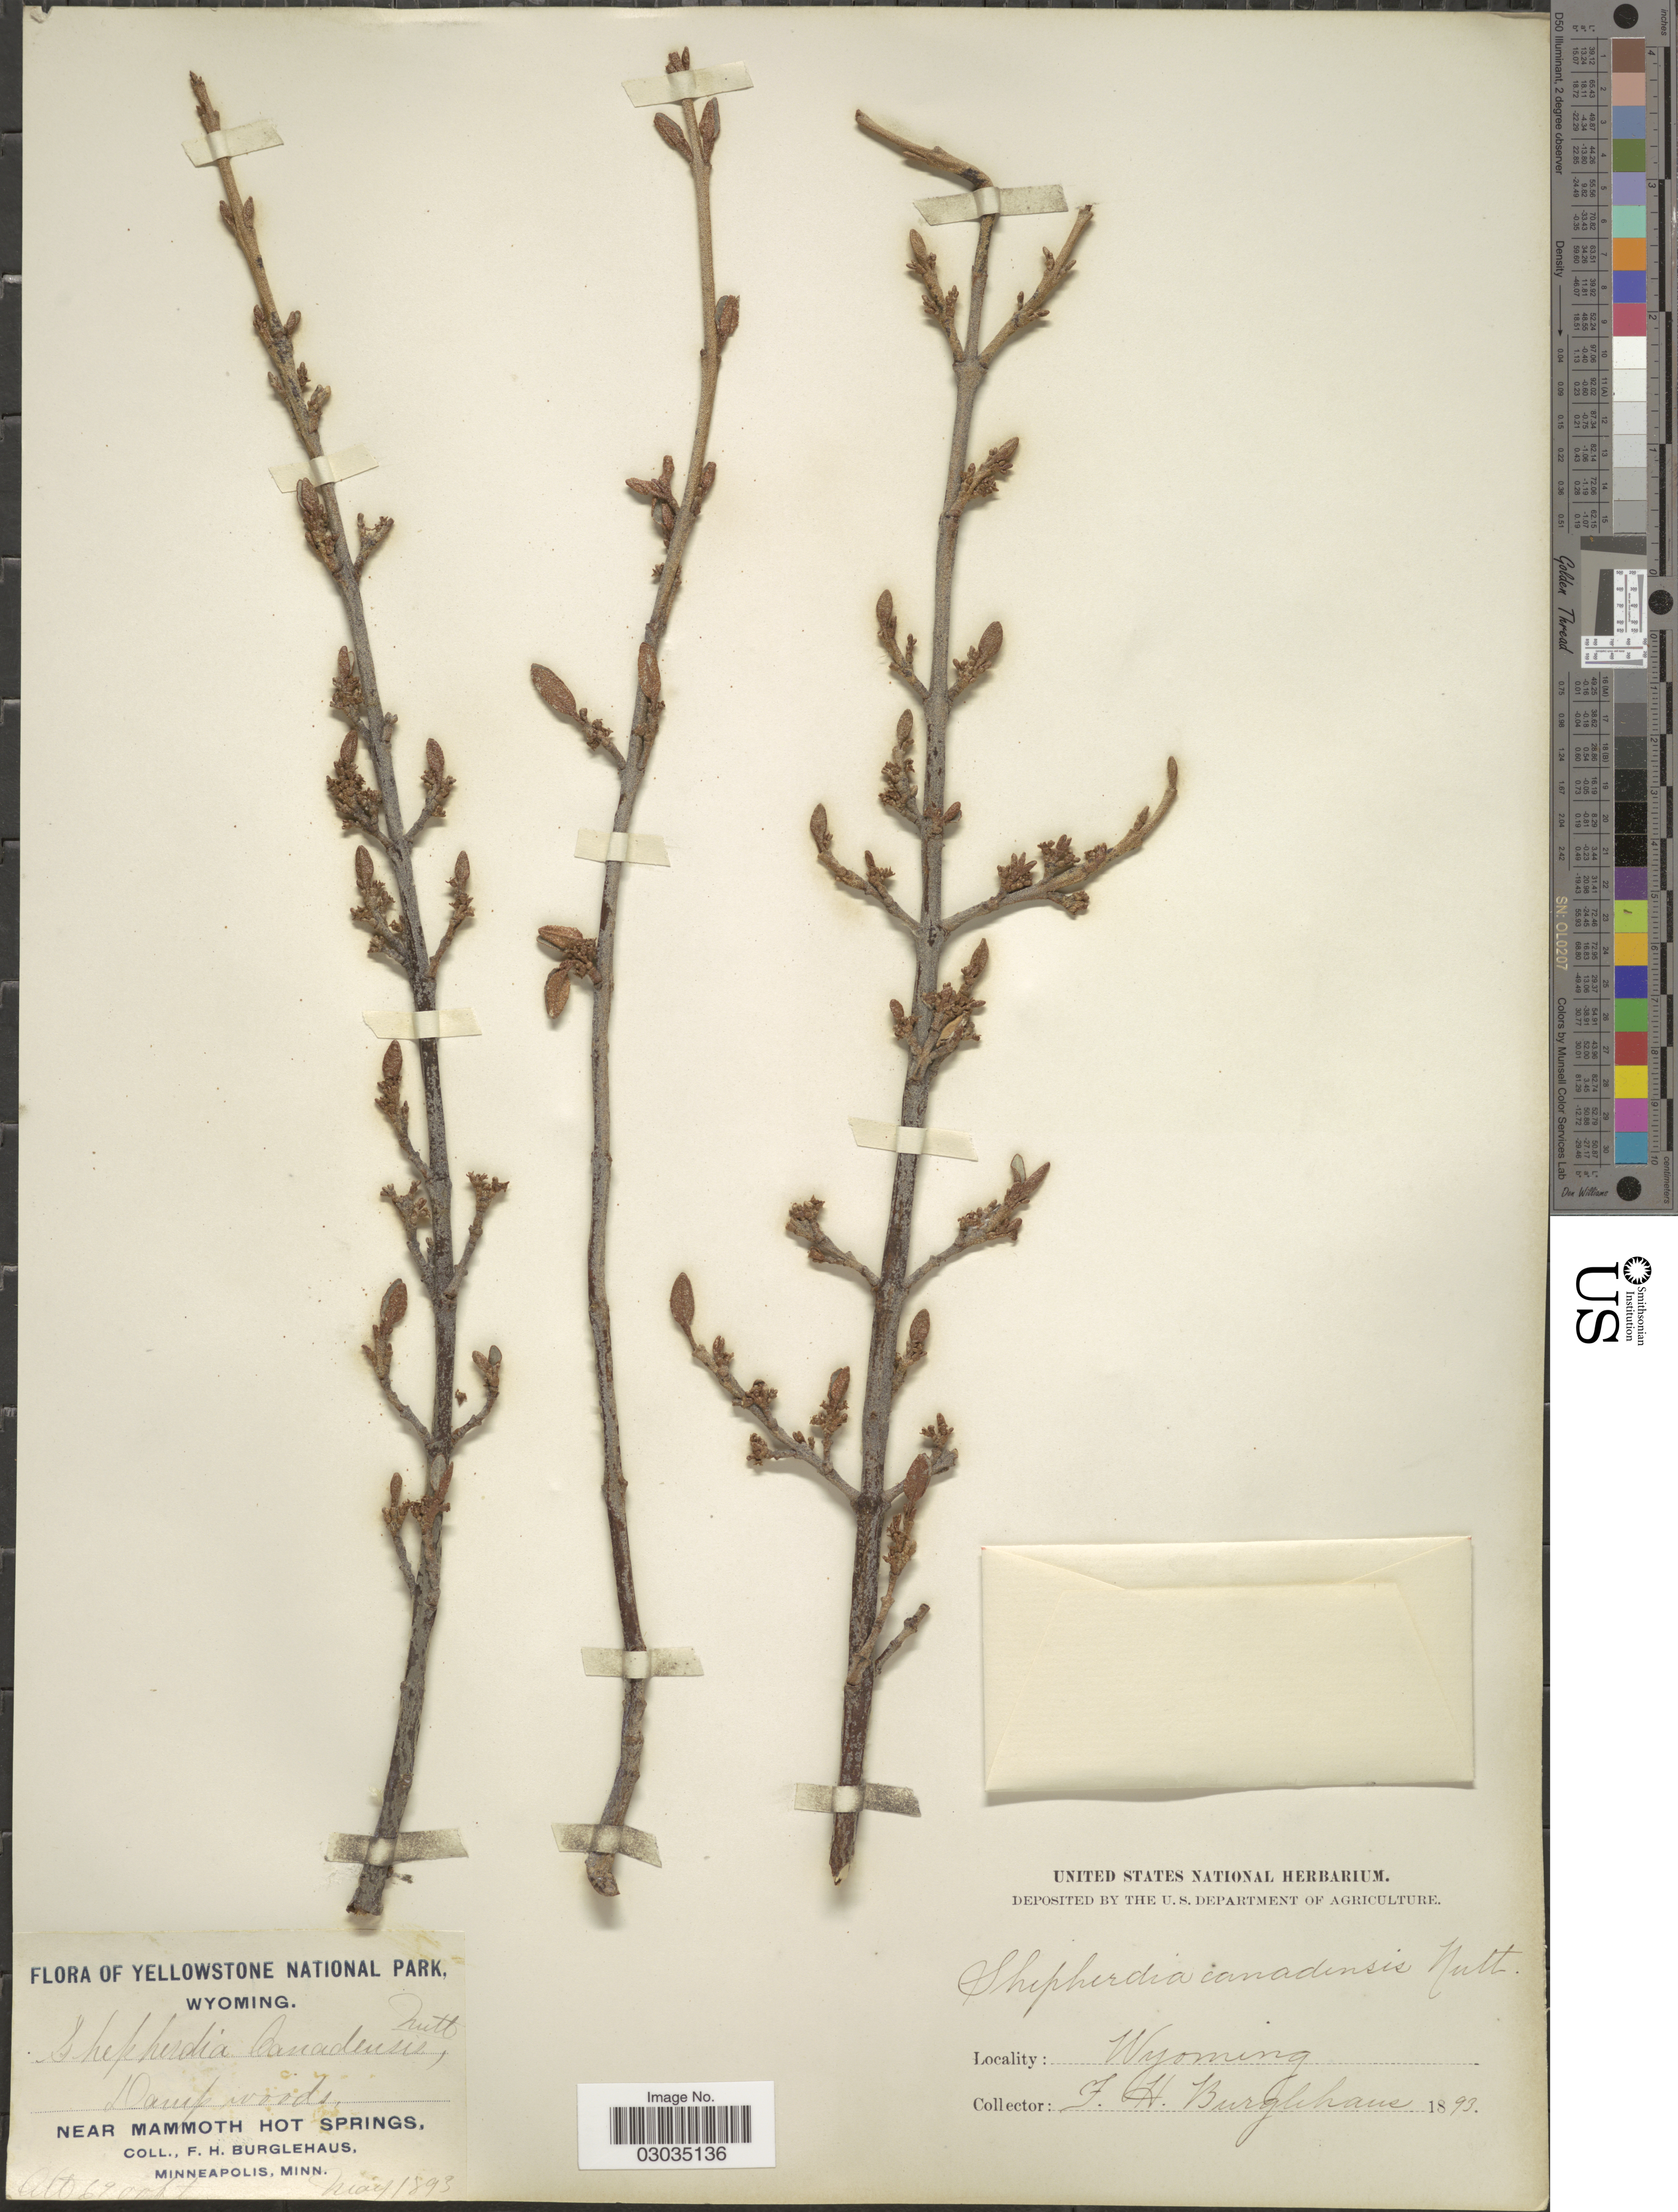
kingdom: Plantae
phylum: Tracheophyta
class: Magnoliopsida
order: Rosales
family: Elaeagnaceae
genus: Shepherdia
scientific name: Shepherdia canadensis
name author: (L.) Nutt.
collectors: F. Burglehaus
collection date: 1893-05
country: United States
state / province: Wyoming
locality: Yellowstone National Park, Near Mammoth Hot Springs.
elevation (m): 2042